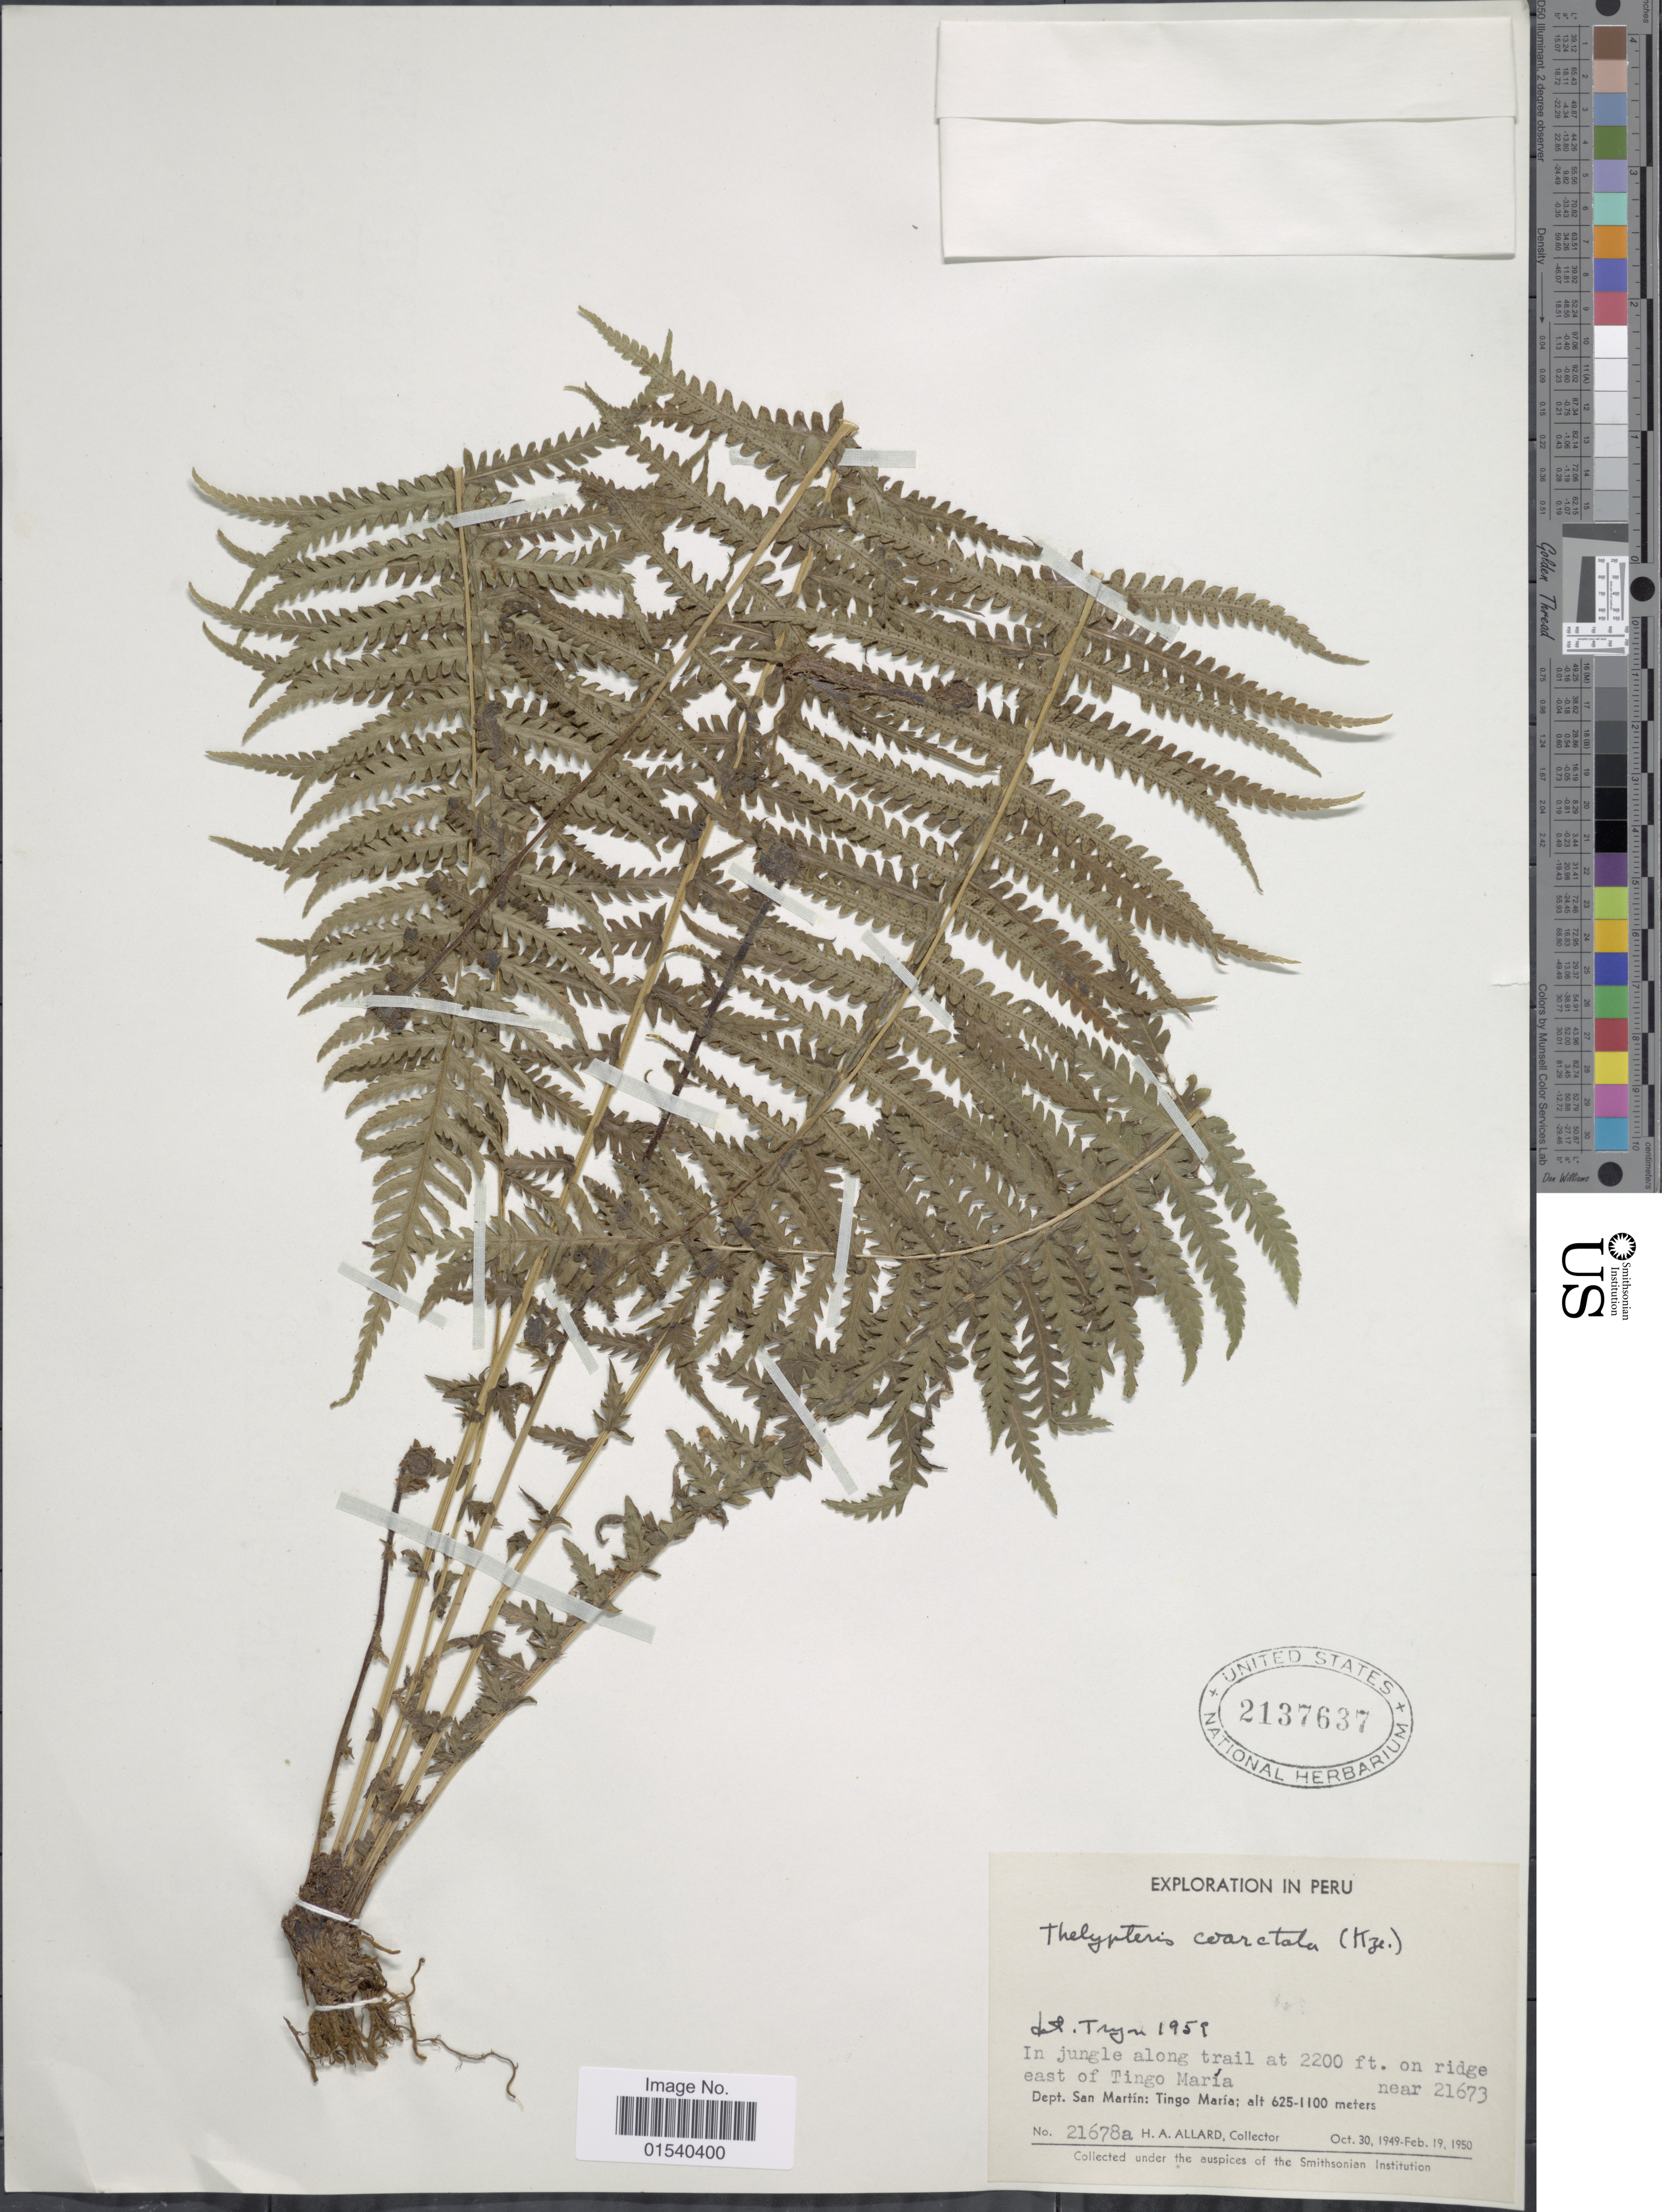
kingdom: Plantae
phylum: Tracheophyta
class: Polypodiopsida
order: Polypodiales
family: Thelypteridaceae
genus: Amauropelta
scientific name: Amauropelta opposita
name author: (Vahl) Pic. Serm.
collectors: H. A. Allard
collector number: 21678a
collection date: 1949-10-30/1950-02-19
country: Peru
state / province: San Martín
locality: In jungle along trail, on ridge east of Tingo María, Dept San Martín: Tingo María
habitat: in jungle along trail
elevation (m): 625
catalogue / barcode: US 2137637